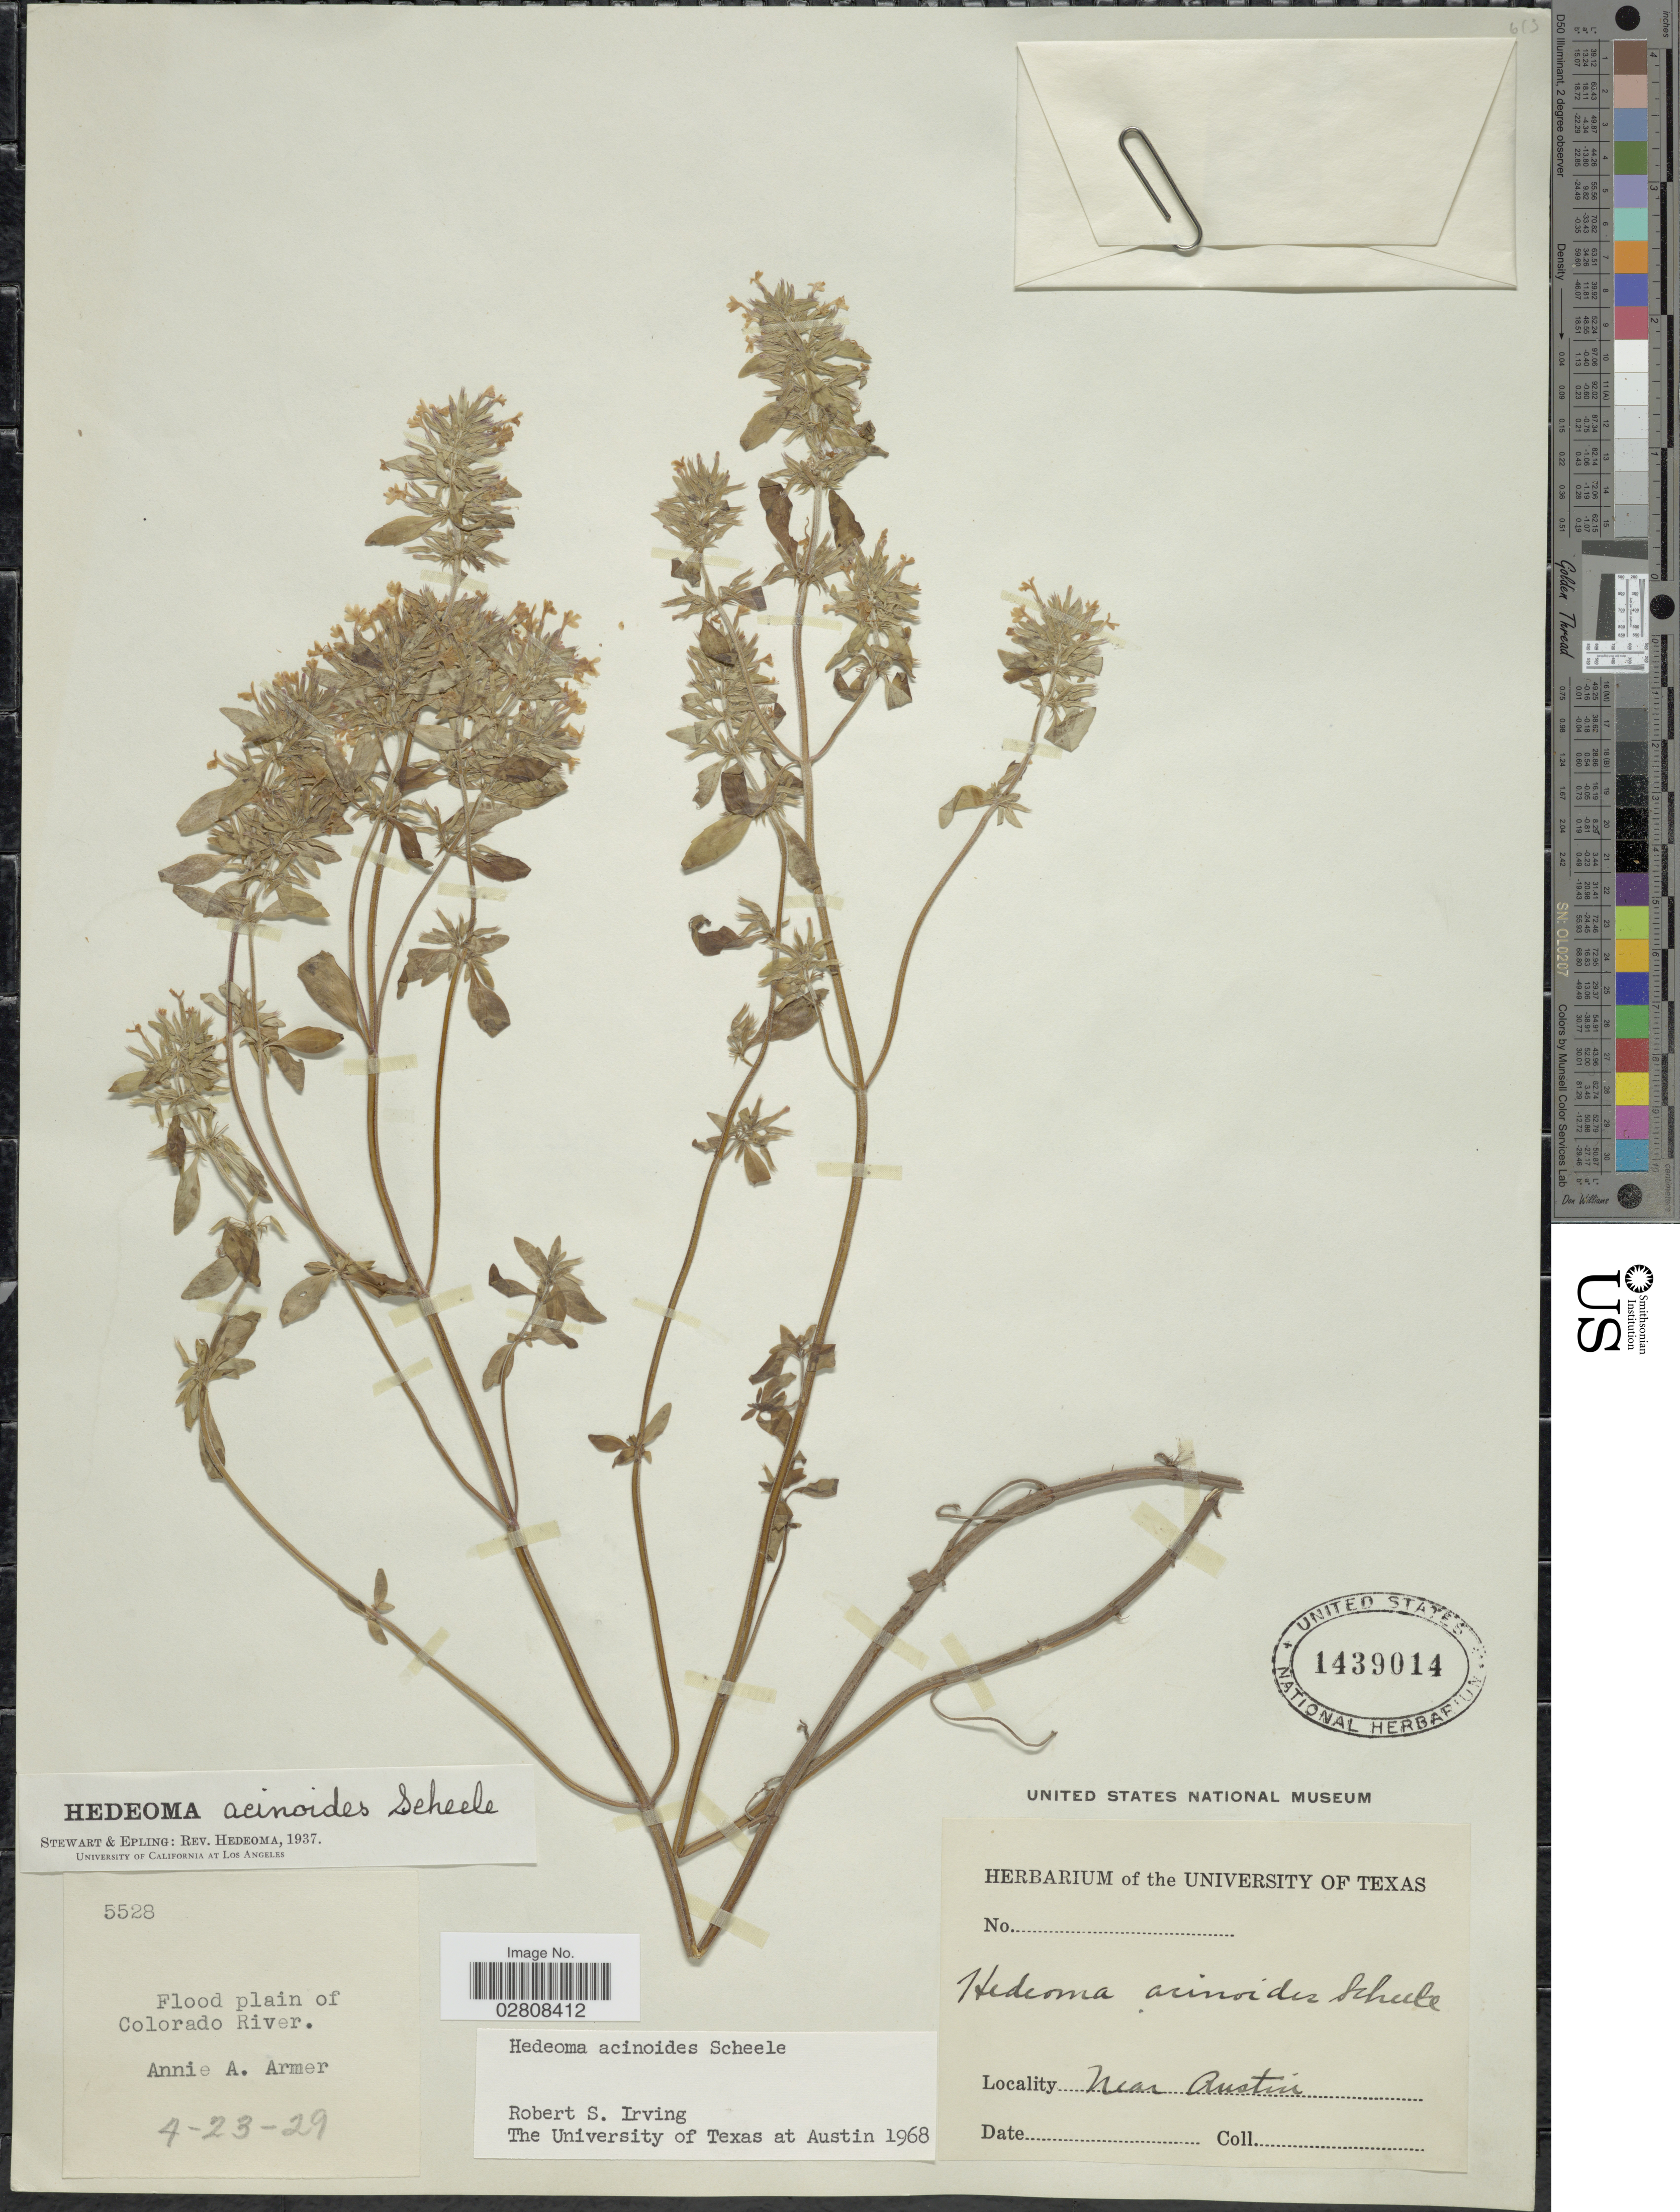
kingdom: Plantae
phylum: Tracheophyta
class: Magnoliopsida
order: Lamiales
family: Lamiaceae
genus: Hedeoma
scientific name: Hedeoma acinoides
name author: Scheele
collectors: A. Armer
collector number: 5528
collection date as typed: Transcribed d/m/y: 23/4/29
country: United States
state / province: Texas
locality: Flood plain of Colorado River. Near Austin.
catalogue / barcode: US 1439014